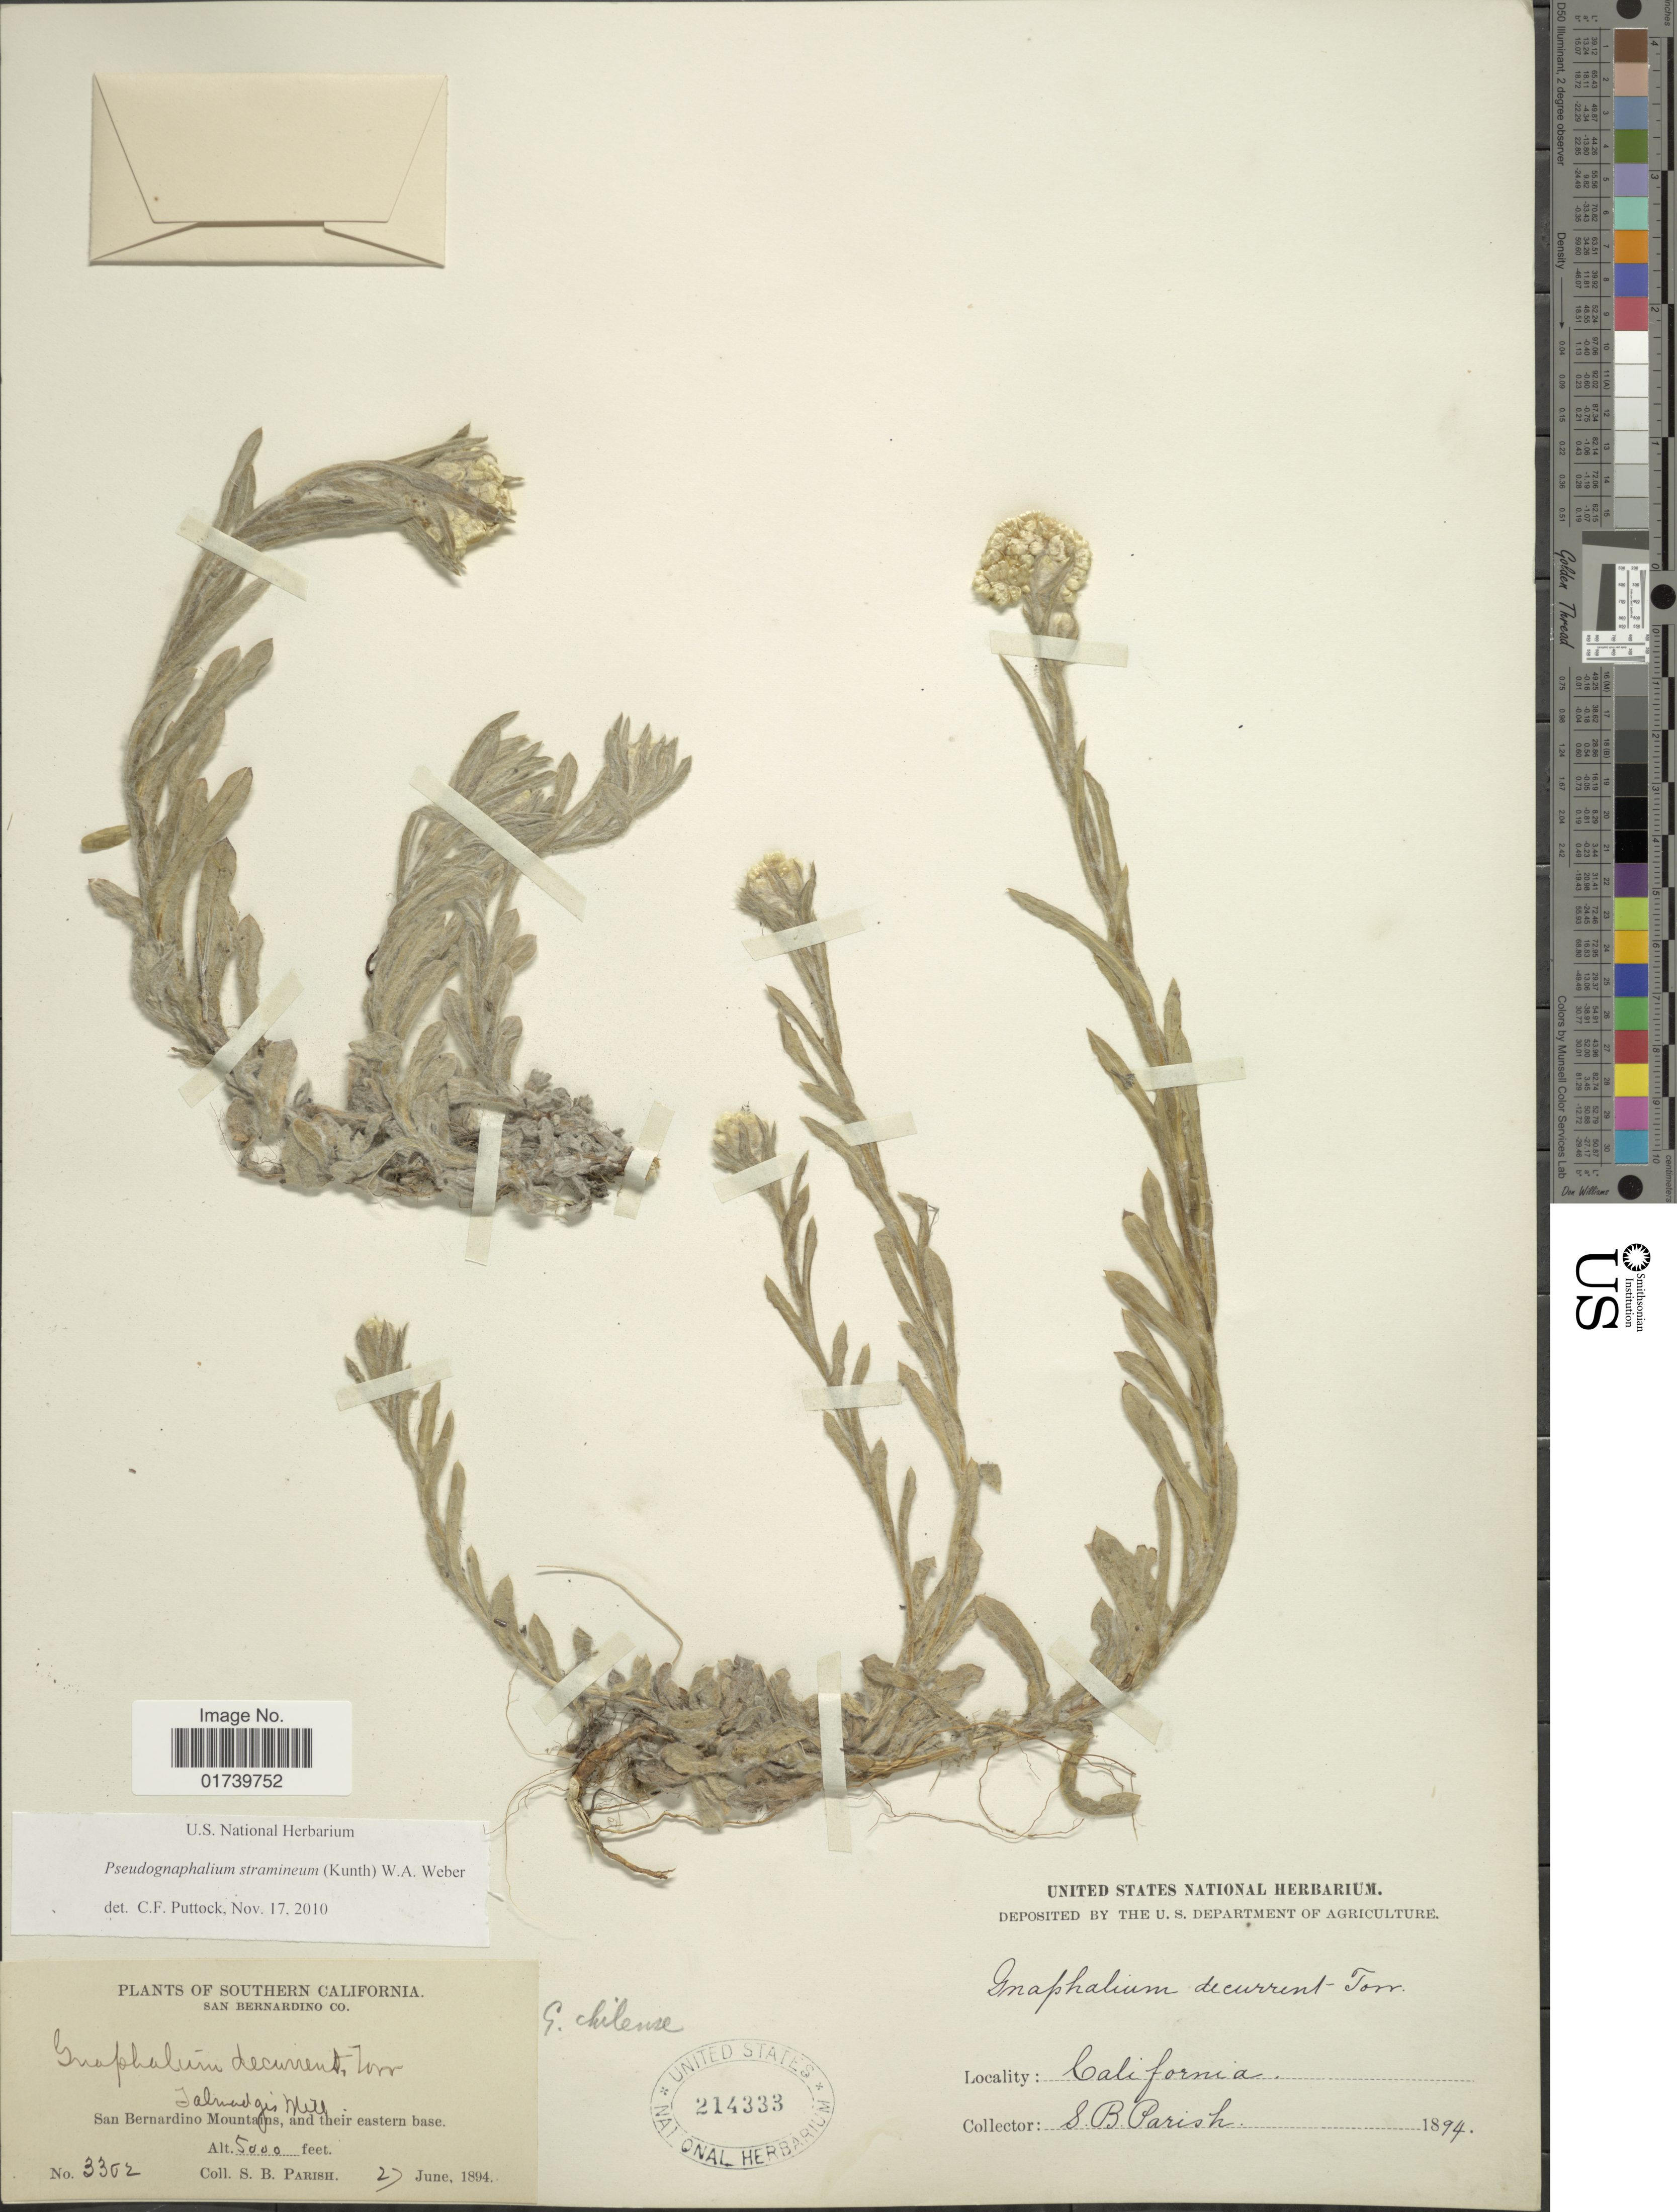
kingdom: Plantae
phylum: Tracheophyta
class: Magnoliopsida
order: Asterales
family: Asteraceae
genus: Pseudognaphalium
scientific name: Pseudognaphalium stramineum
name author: (Kunth) Anderb.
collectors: S. B. Parish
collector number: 3362*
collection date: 1894-06-27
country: United States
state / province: California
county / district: San Bernardino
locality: Talmadge's Mill. San Bernadino Mountains, and their eastern base.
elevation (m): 1524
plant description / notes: Corrected "Talmadgis Hill" to "Talmadge's Mill." Removed "San Bernardino Co." from Precise Locality field and added to County field.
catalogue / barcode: US 214333